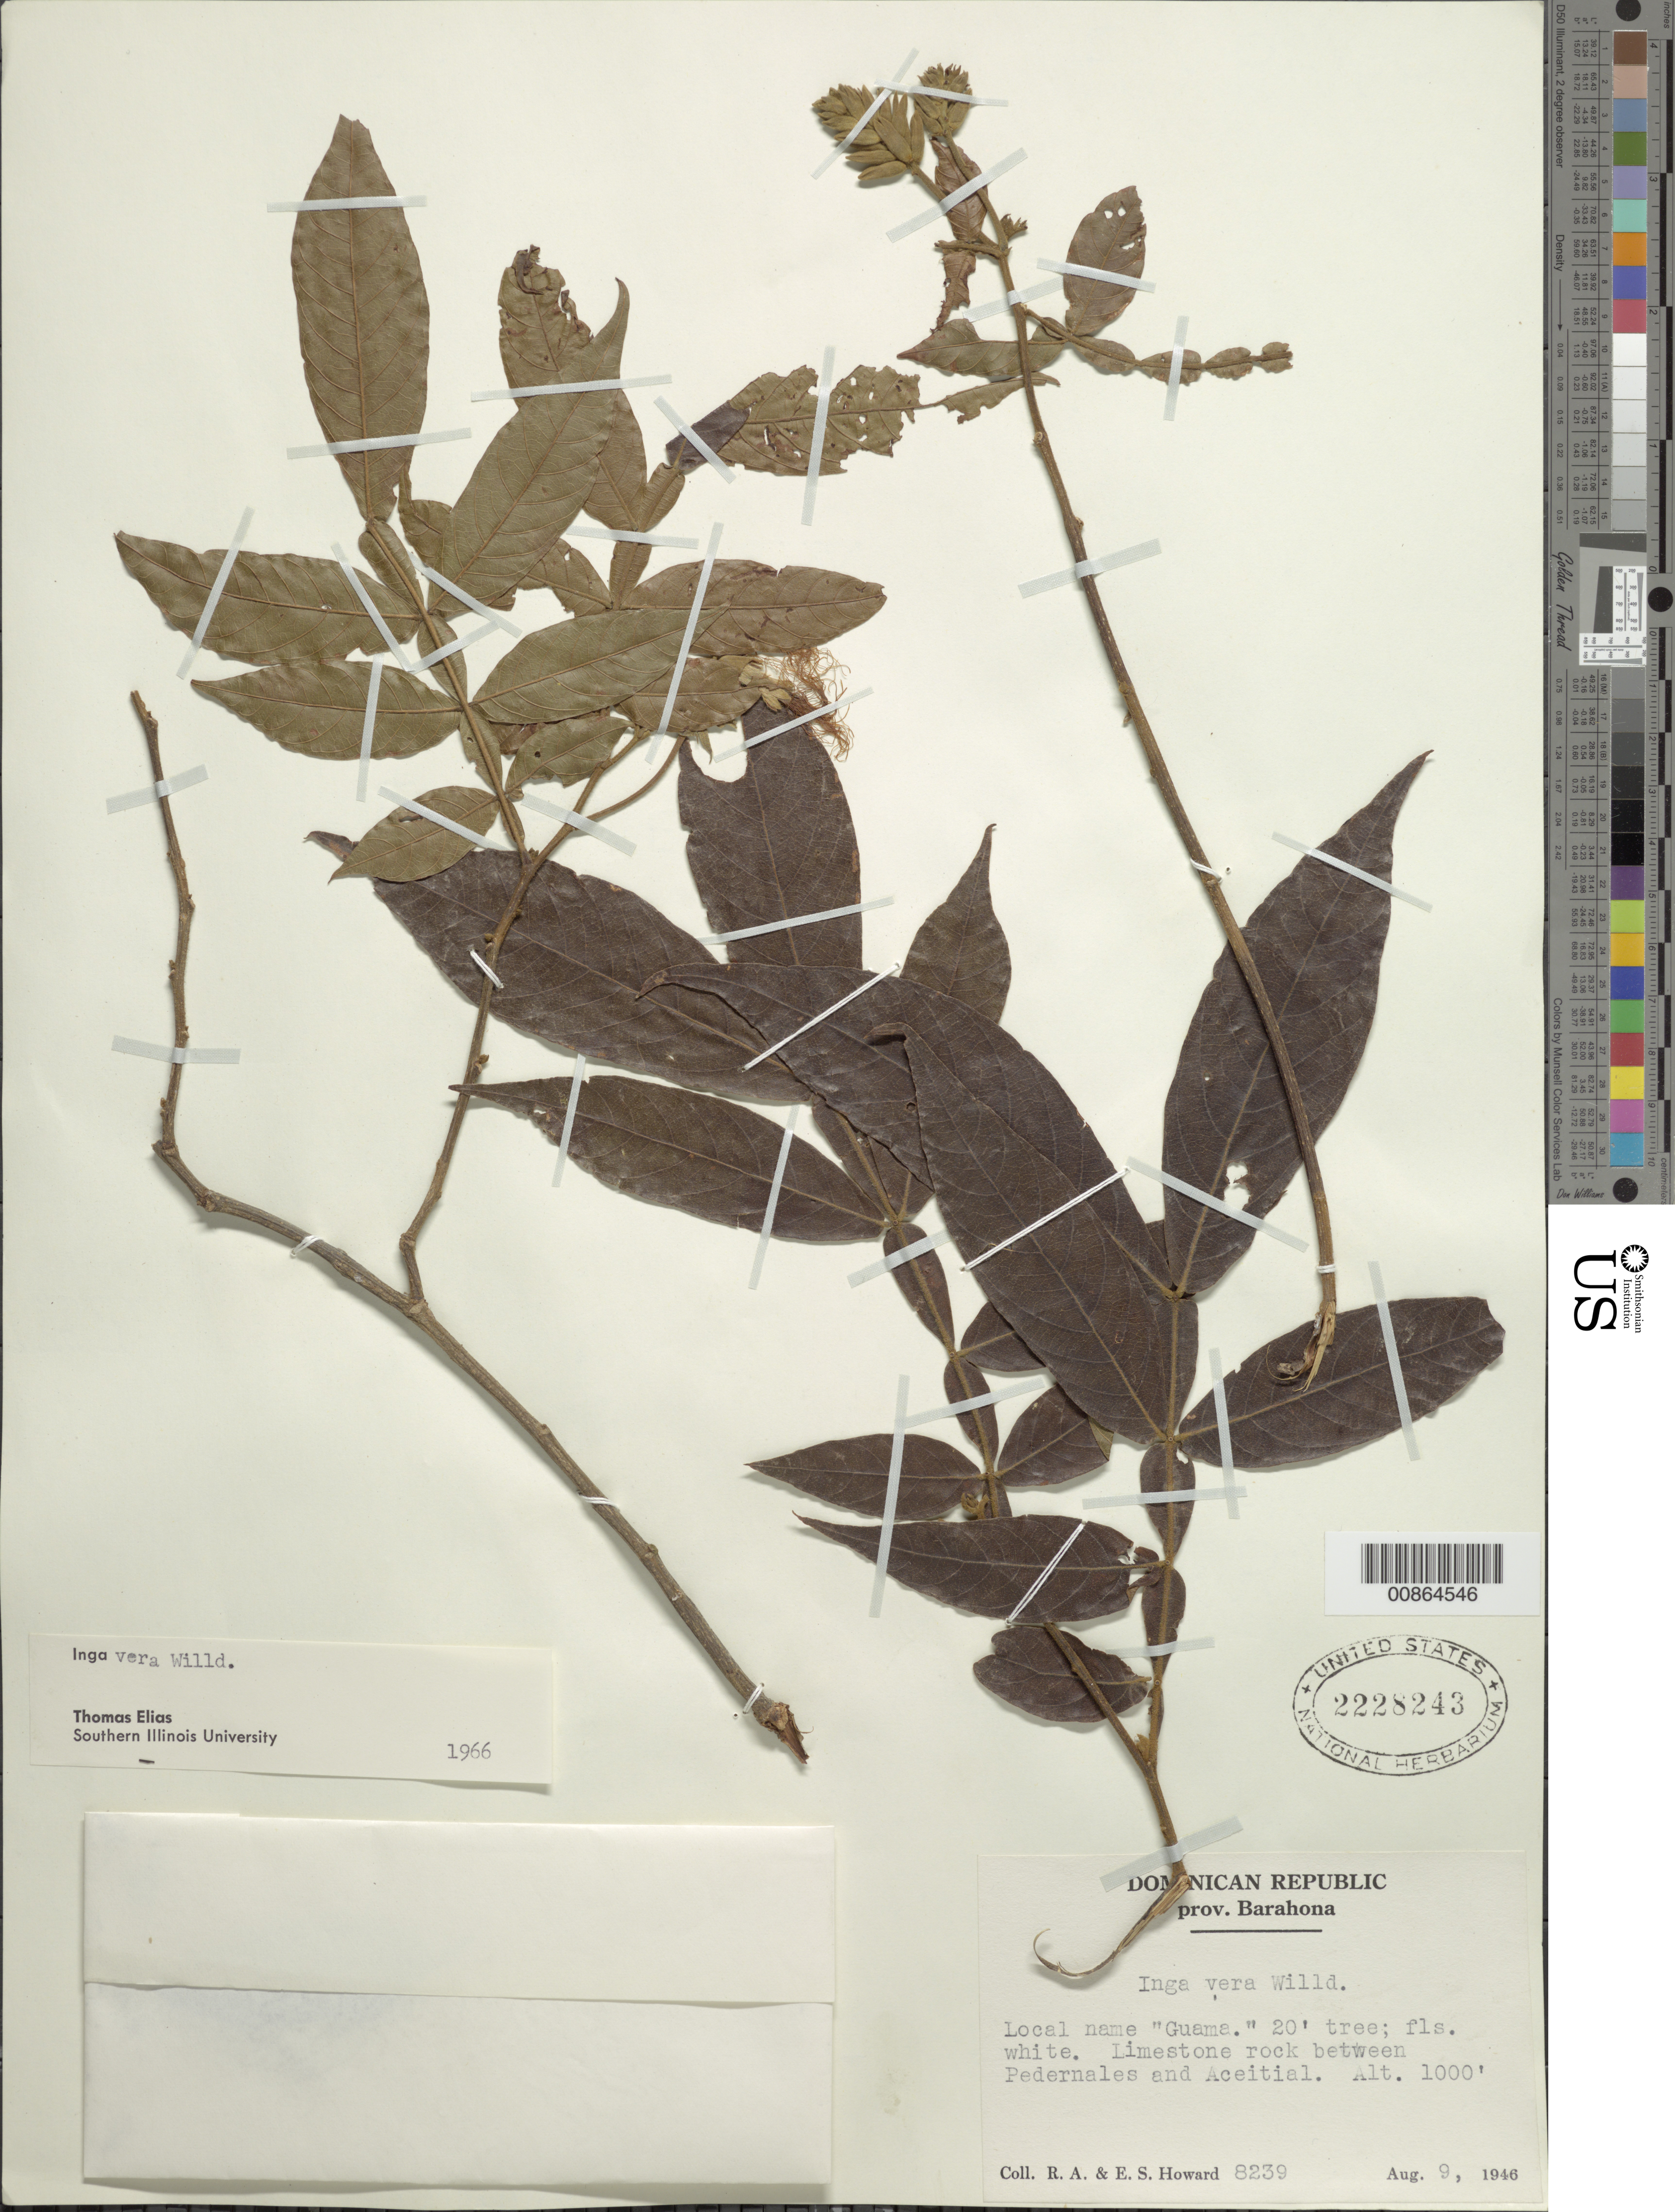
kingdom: Plantae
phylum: Tracheophyta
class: Magnoliopsida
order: Fabales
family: Fabaceae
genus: Inga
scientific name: Inga vera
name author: Willd.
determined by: Elias, T., (SIU), Southern Illinois University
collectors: R. A. Howard & E. S. Howard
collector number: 8239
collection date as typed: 09 Aug 1946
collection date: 1946-08-09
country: Dominican Republic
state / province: Barahona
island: Hispaniola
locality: Between Pedernales and Aceitial.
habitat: Limestone rock.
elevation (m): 305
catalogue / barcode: US 2228243